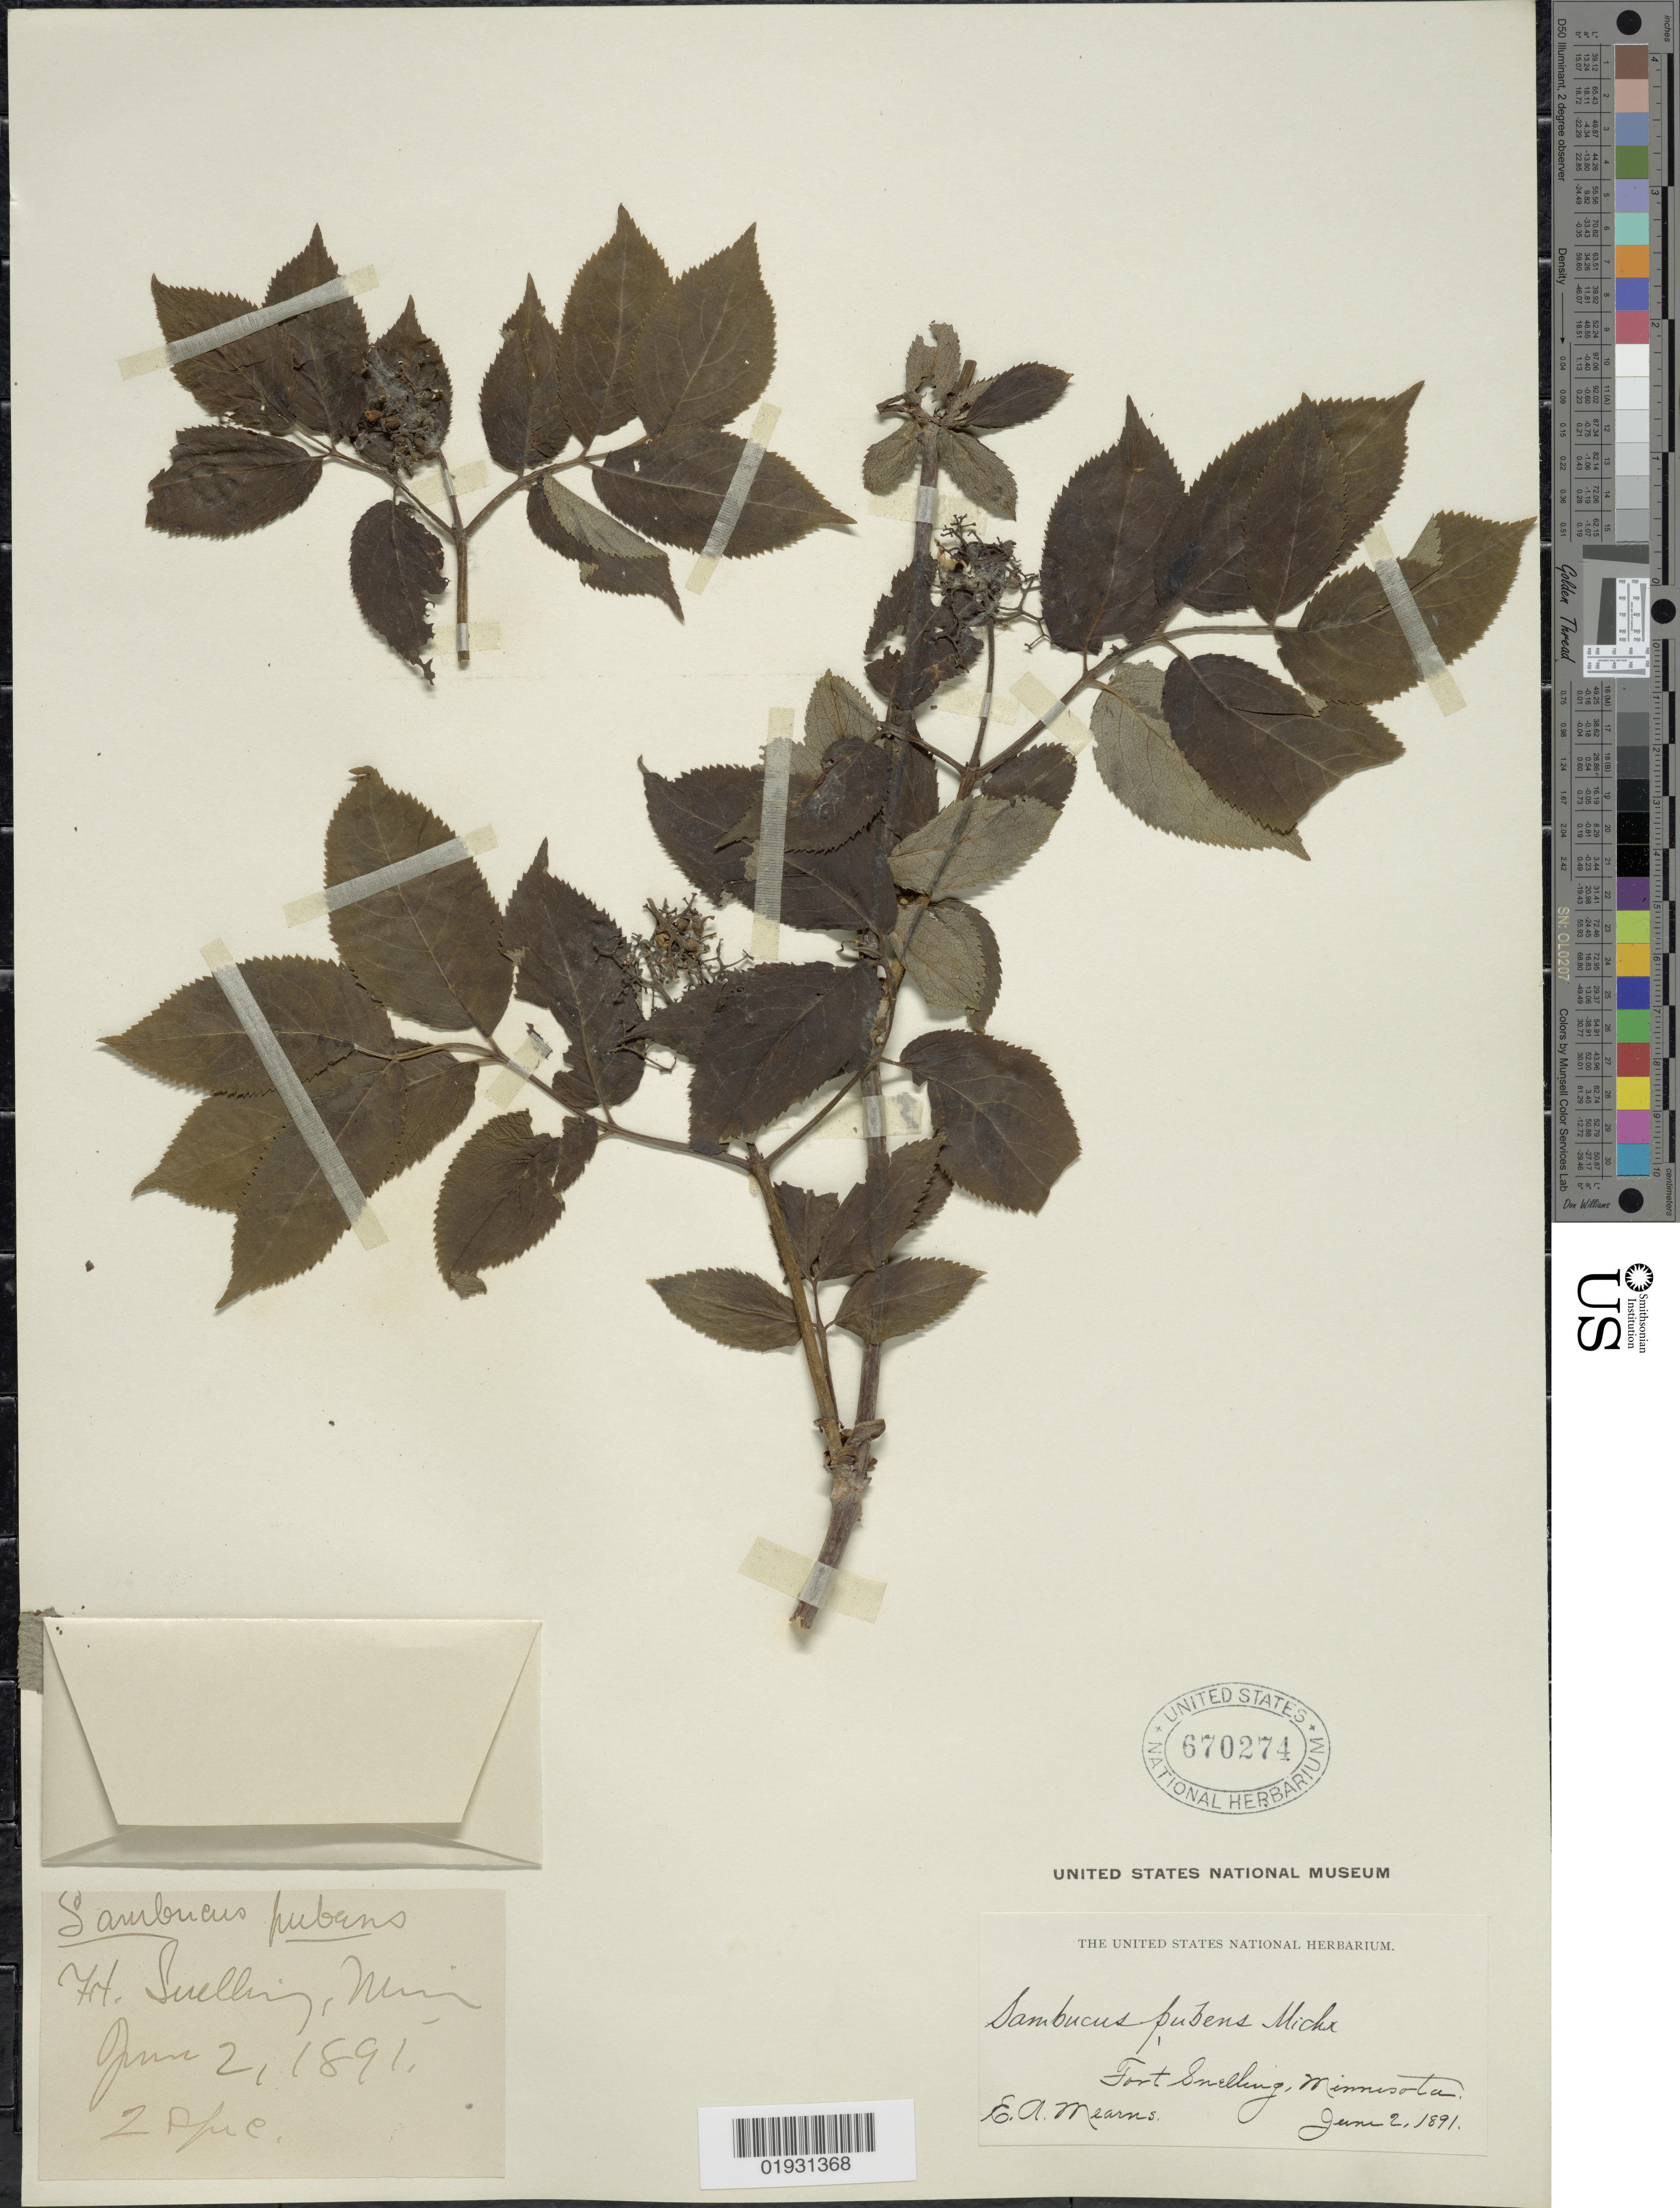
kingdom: Plantae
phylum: Tracheophyta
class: Magnoliopsida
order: Dipsacales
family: Viburnaceae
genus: Sambucus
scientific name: Sambucus racemosa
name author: L.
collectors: E. A. Mearns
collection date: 1891-06-02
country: United States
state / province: Minnesota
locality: Fort Snelling.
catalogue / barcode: US 670274